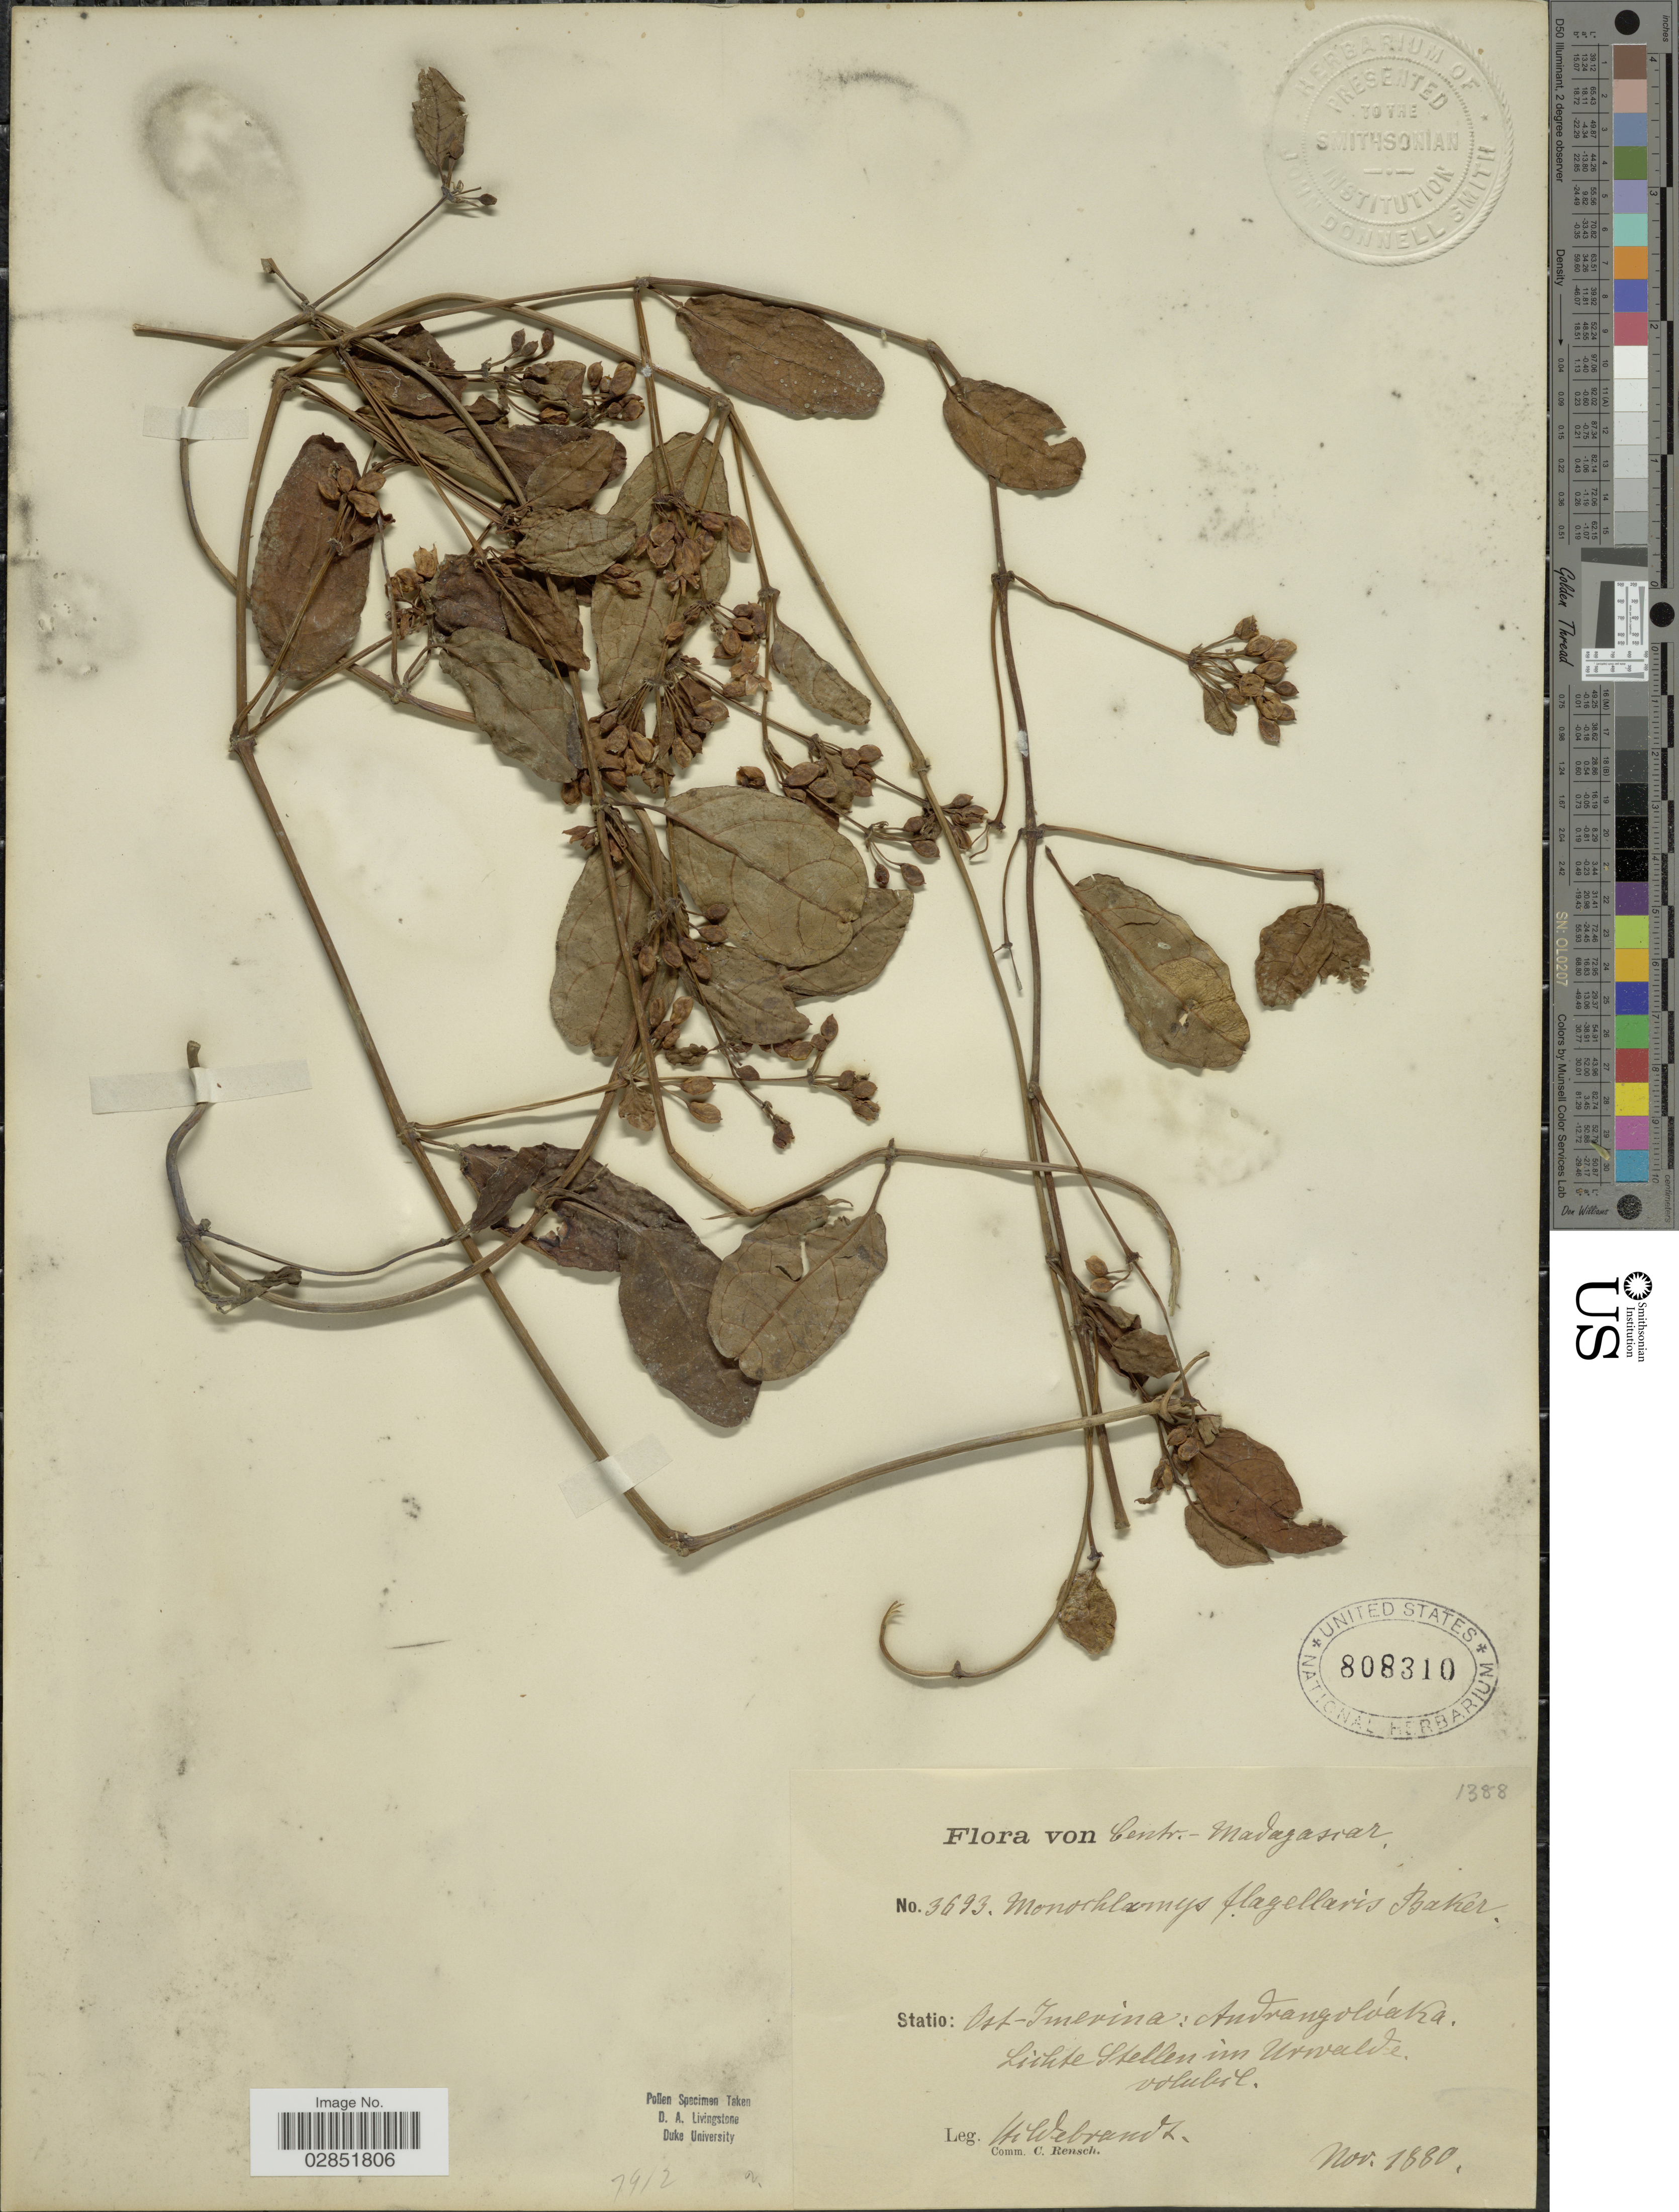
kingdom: Plantae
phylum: Tracheophyta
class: Magnoliopsida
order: Lamiales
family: Acanthaceae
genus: Monachochlamys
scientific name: Monachochlamys flagellaris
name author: Baker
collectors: J. Hildebrandt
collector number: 3693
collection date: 1880-11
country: Madagascar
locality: Centr.-Madagascar. Ost-Imerina: Andrangolóaka. Lühte Stellen im Urwalde.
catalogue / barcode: US 808310